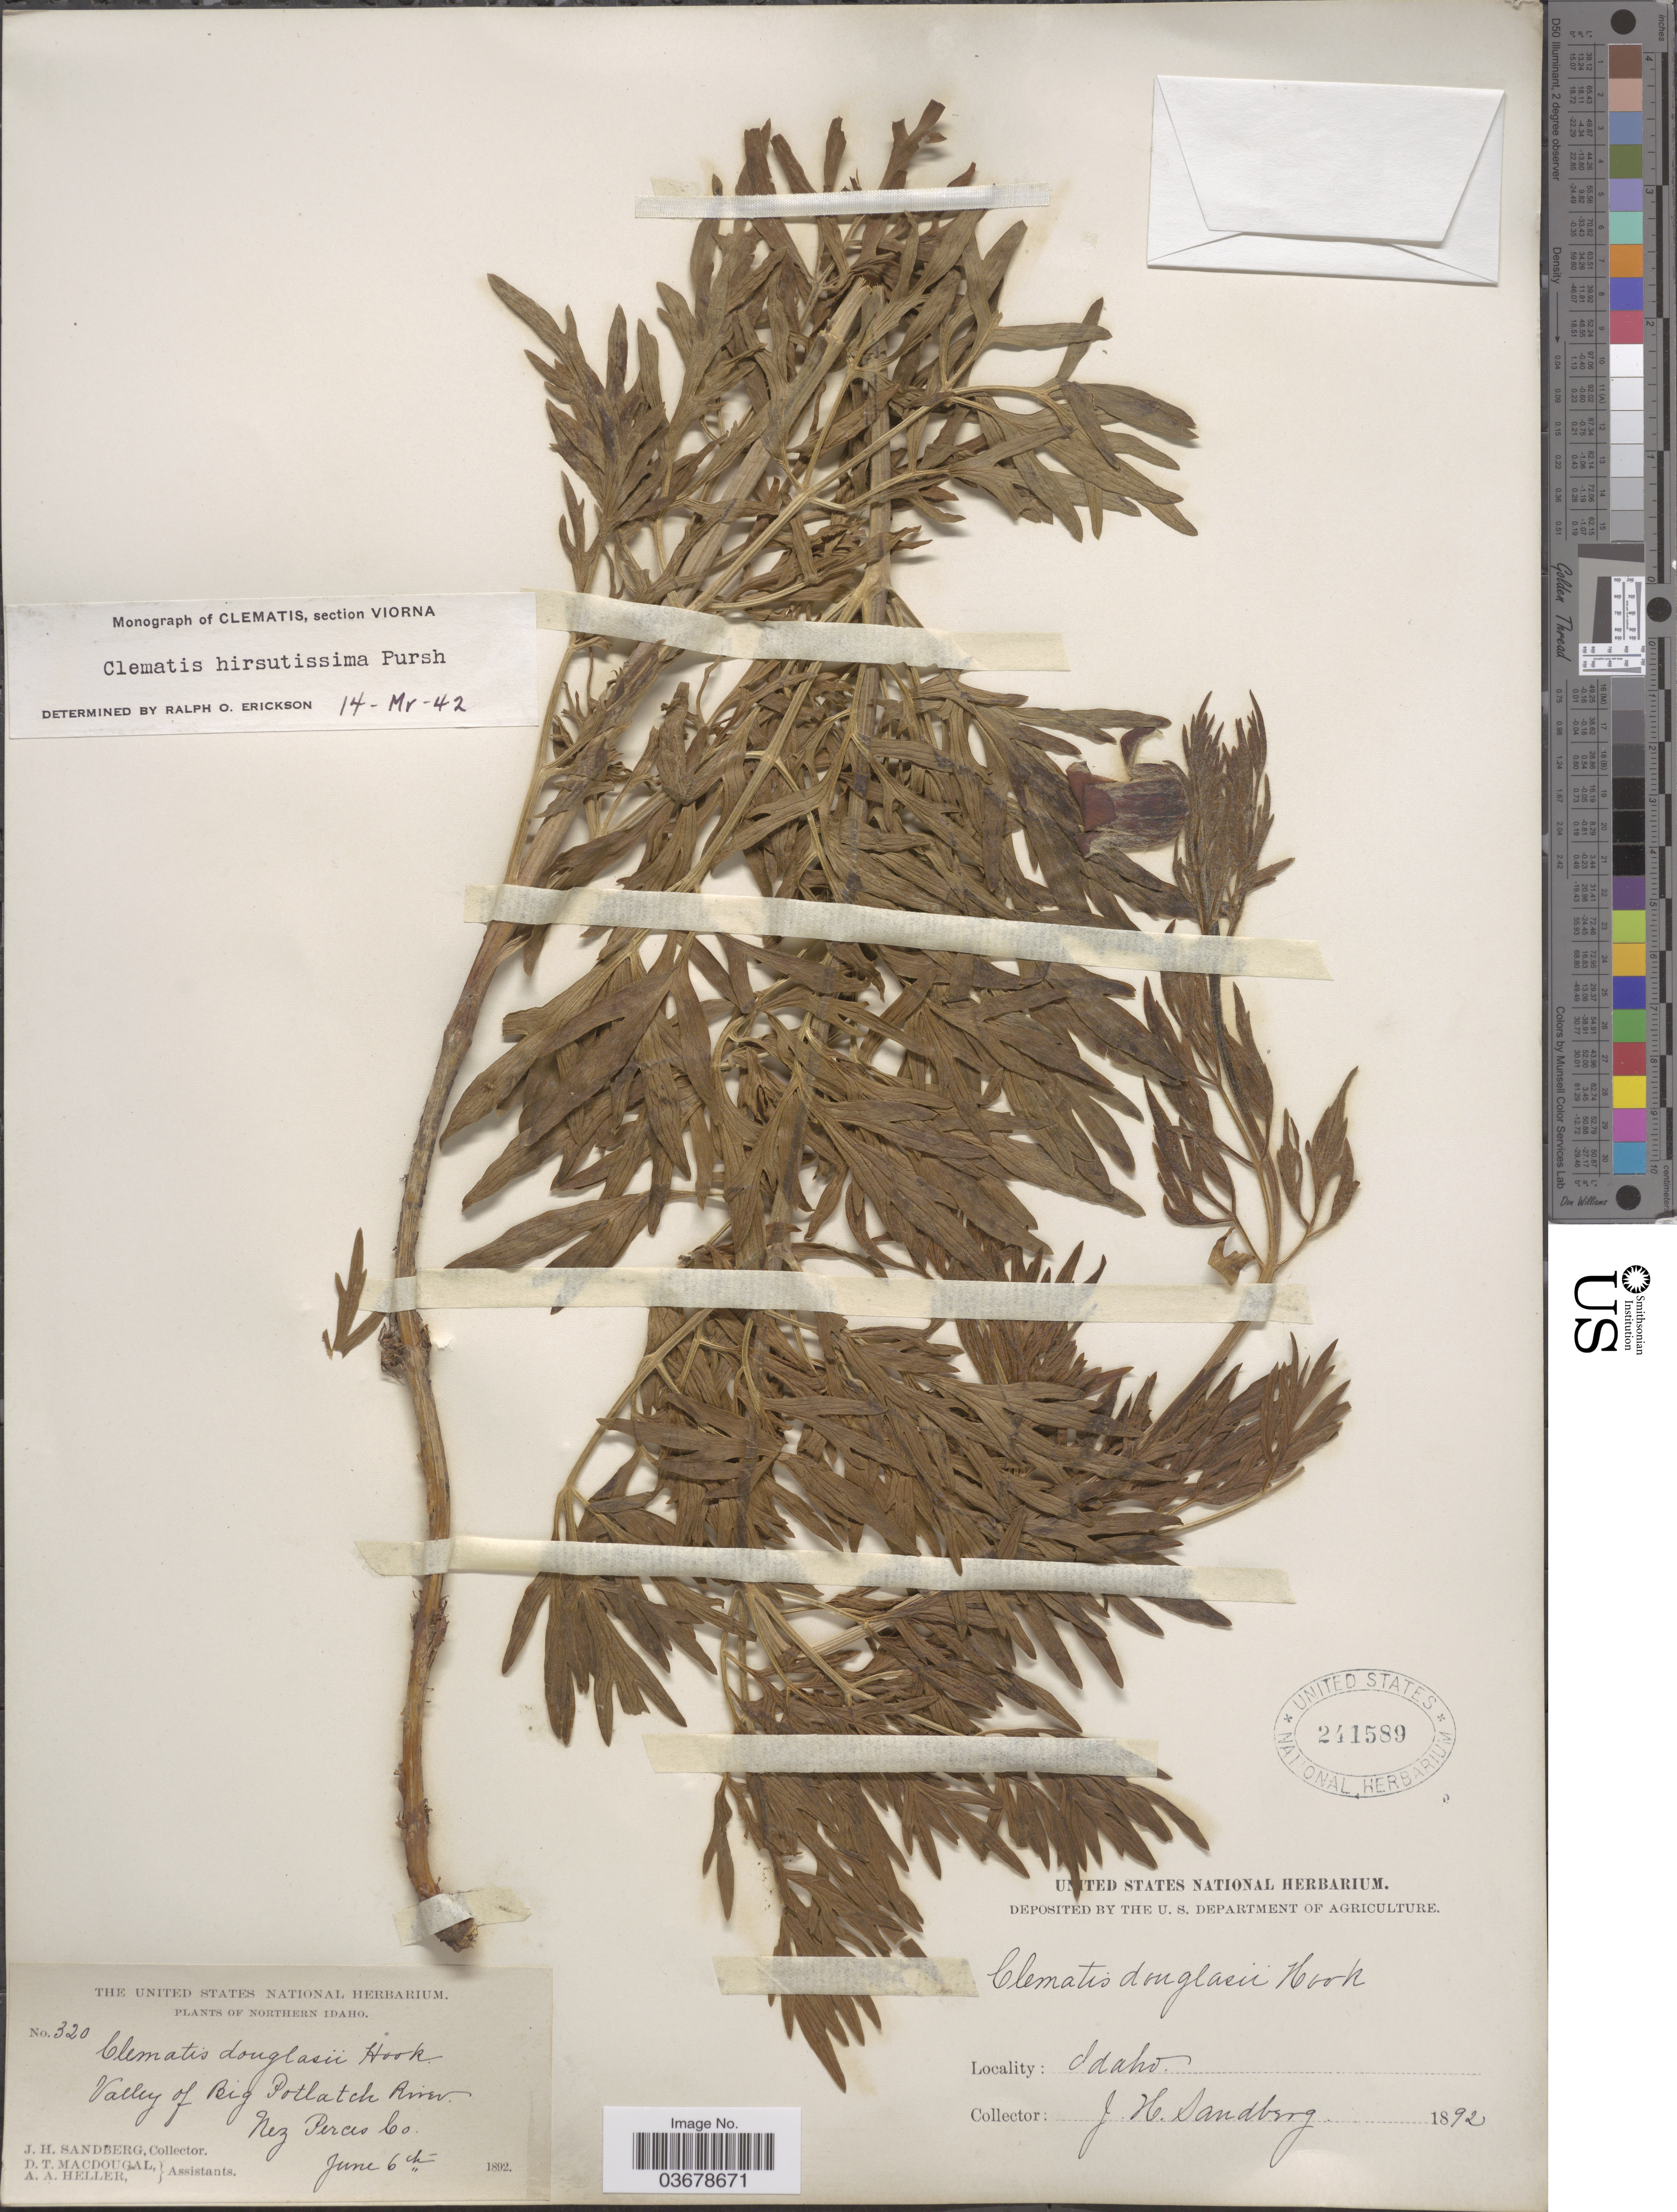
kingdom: Plantae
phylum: Tracheophyta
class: Magnoliopsida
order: Ranunculales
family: Ranunculaceae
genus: Clematis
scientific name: Clematis viorna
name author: L.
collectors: J. H. Sandberg, D. T. MacDougal & A. A. Heller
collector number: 320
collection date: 1892-06-06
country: United States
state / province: Idaho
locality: Northern Idaho. Valley of Big Potlatch River. Nez Perces Co.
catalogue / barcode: US 241589